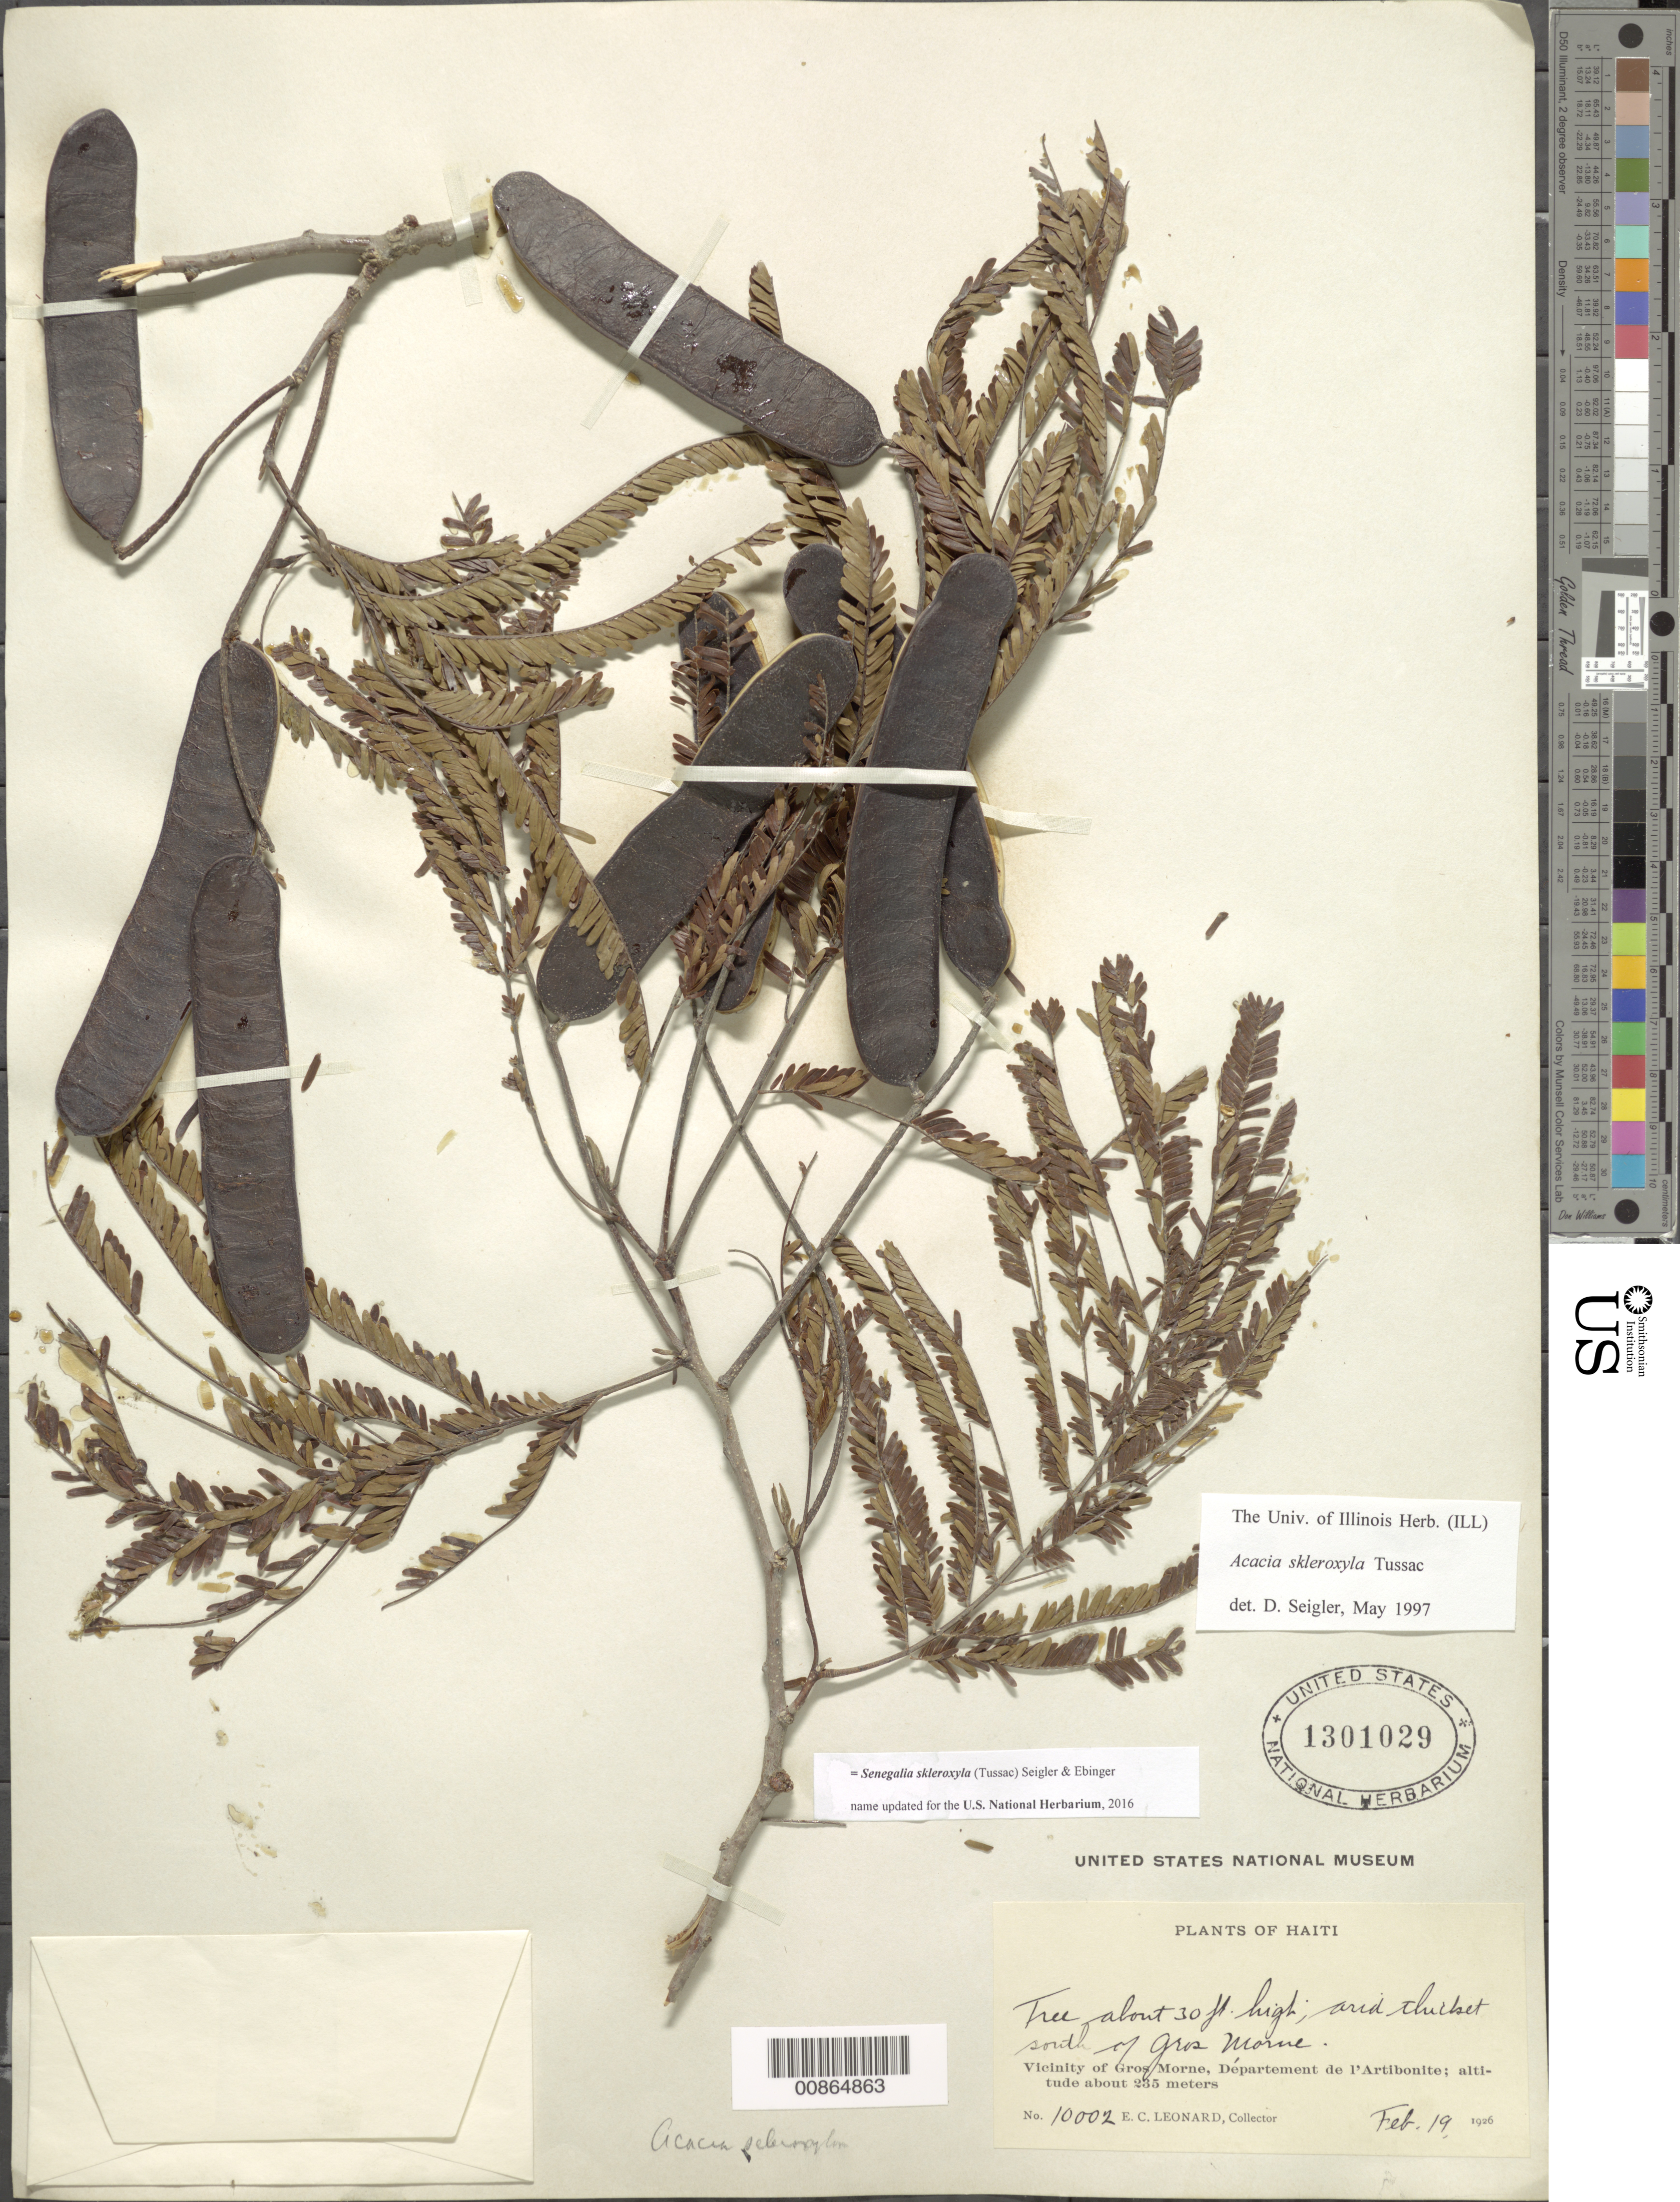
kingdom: Plantae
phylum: Tracheophyta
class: Magnoliopsida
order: Fabales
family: Fabaceae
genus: Parasenegalia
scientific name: Parasenegalia skleroxyla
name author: (Tussac) Seigler & Ebinger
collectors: E. C. Leonard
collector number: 10002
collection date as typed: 19 Feb 1926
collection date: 1926-02-19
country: Haiti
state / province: Artibonite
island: Hispaniola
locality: South of Gros Morne.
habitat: Arid thicket.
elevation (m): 235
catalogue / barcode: US 1301029